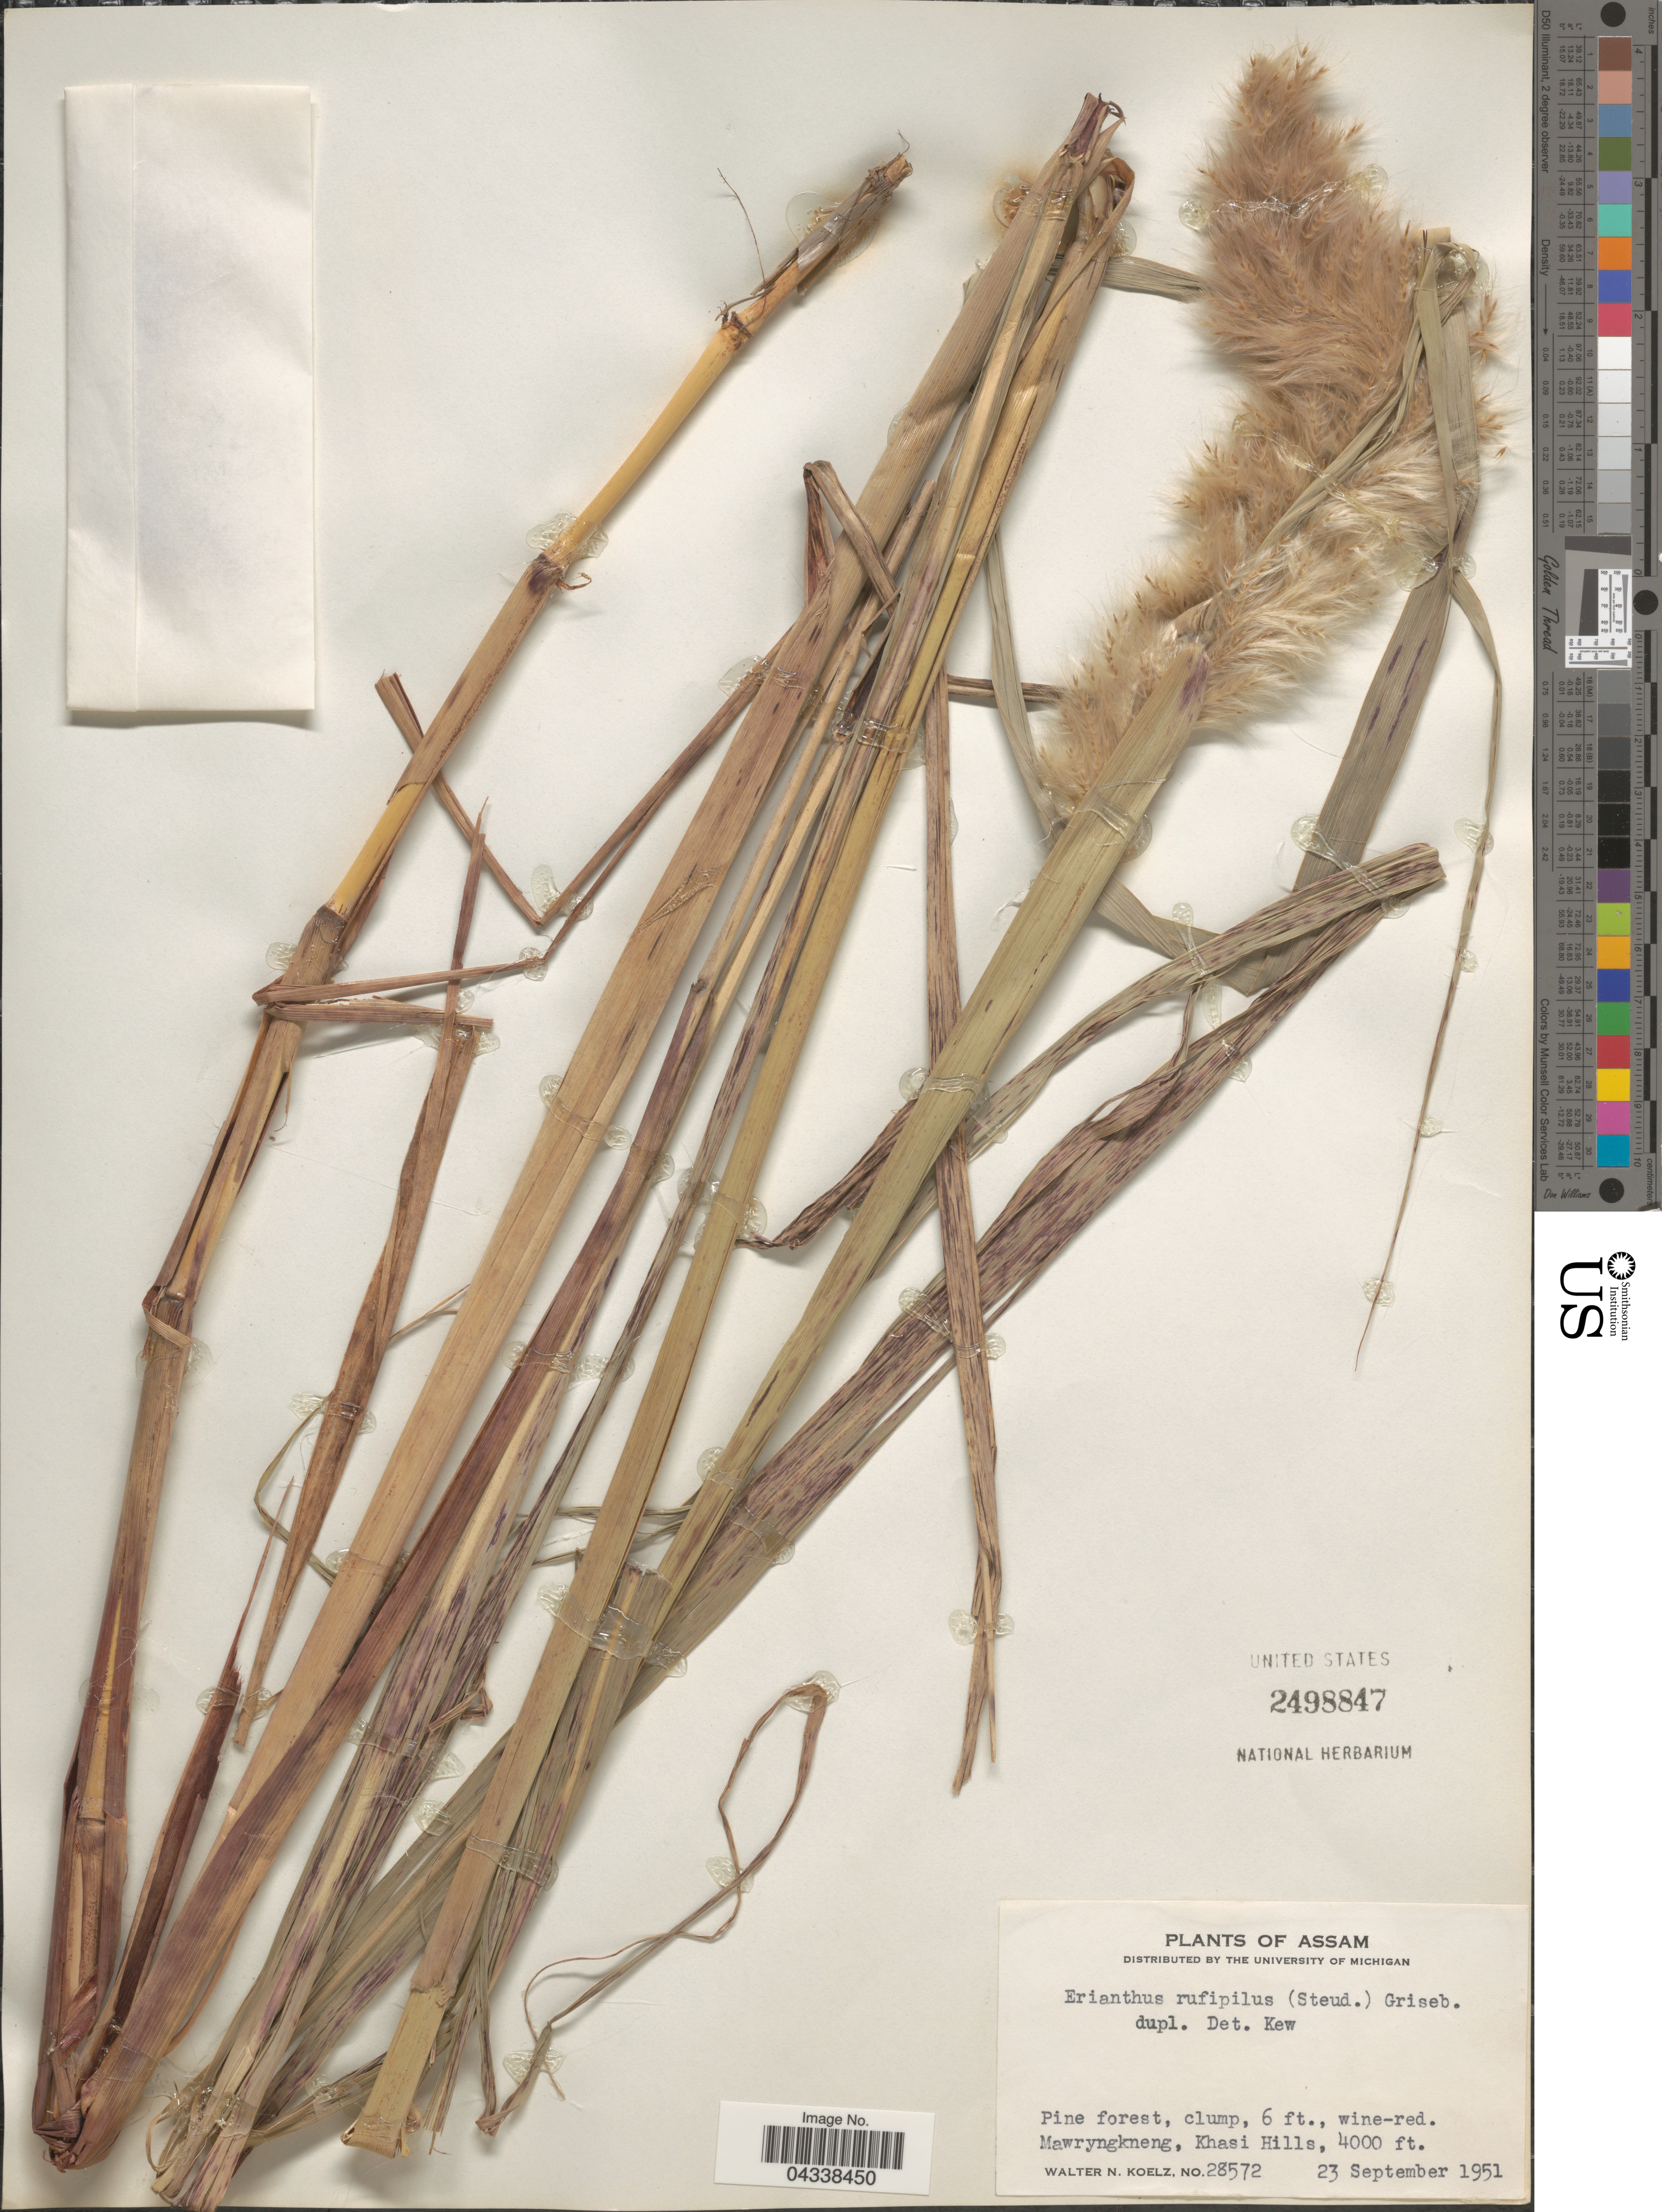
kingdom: Plantae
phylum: Tracheophyta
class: Liliopsida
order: Poales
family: Poaceae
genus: Saccharum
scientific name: Saccharum rufipilum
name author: Steud.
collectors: W. N. Koelz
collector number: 28572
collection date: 1951-09-23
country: India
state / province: Meghalaya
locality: Mawryngkneng, Khasi Hills.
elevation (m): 1219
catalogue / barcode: US 2498847